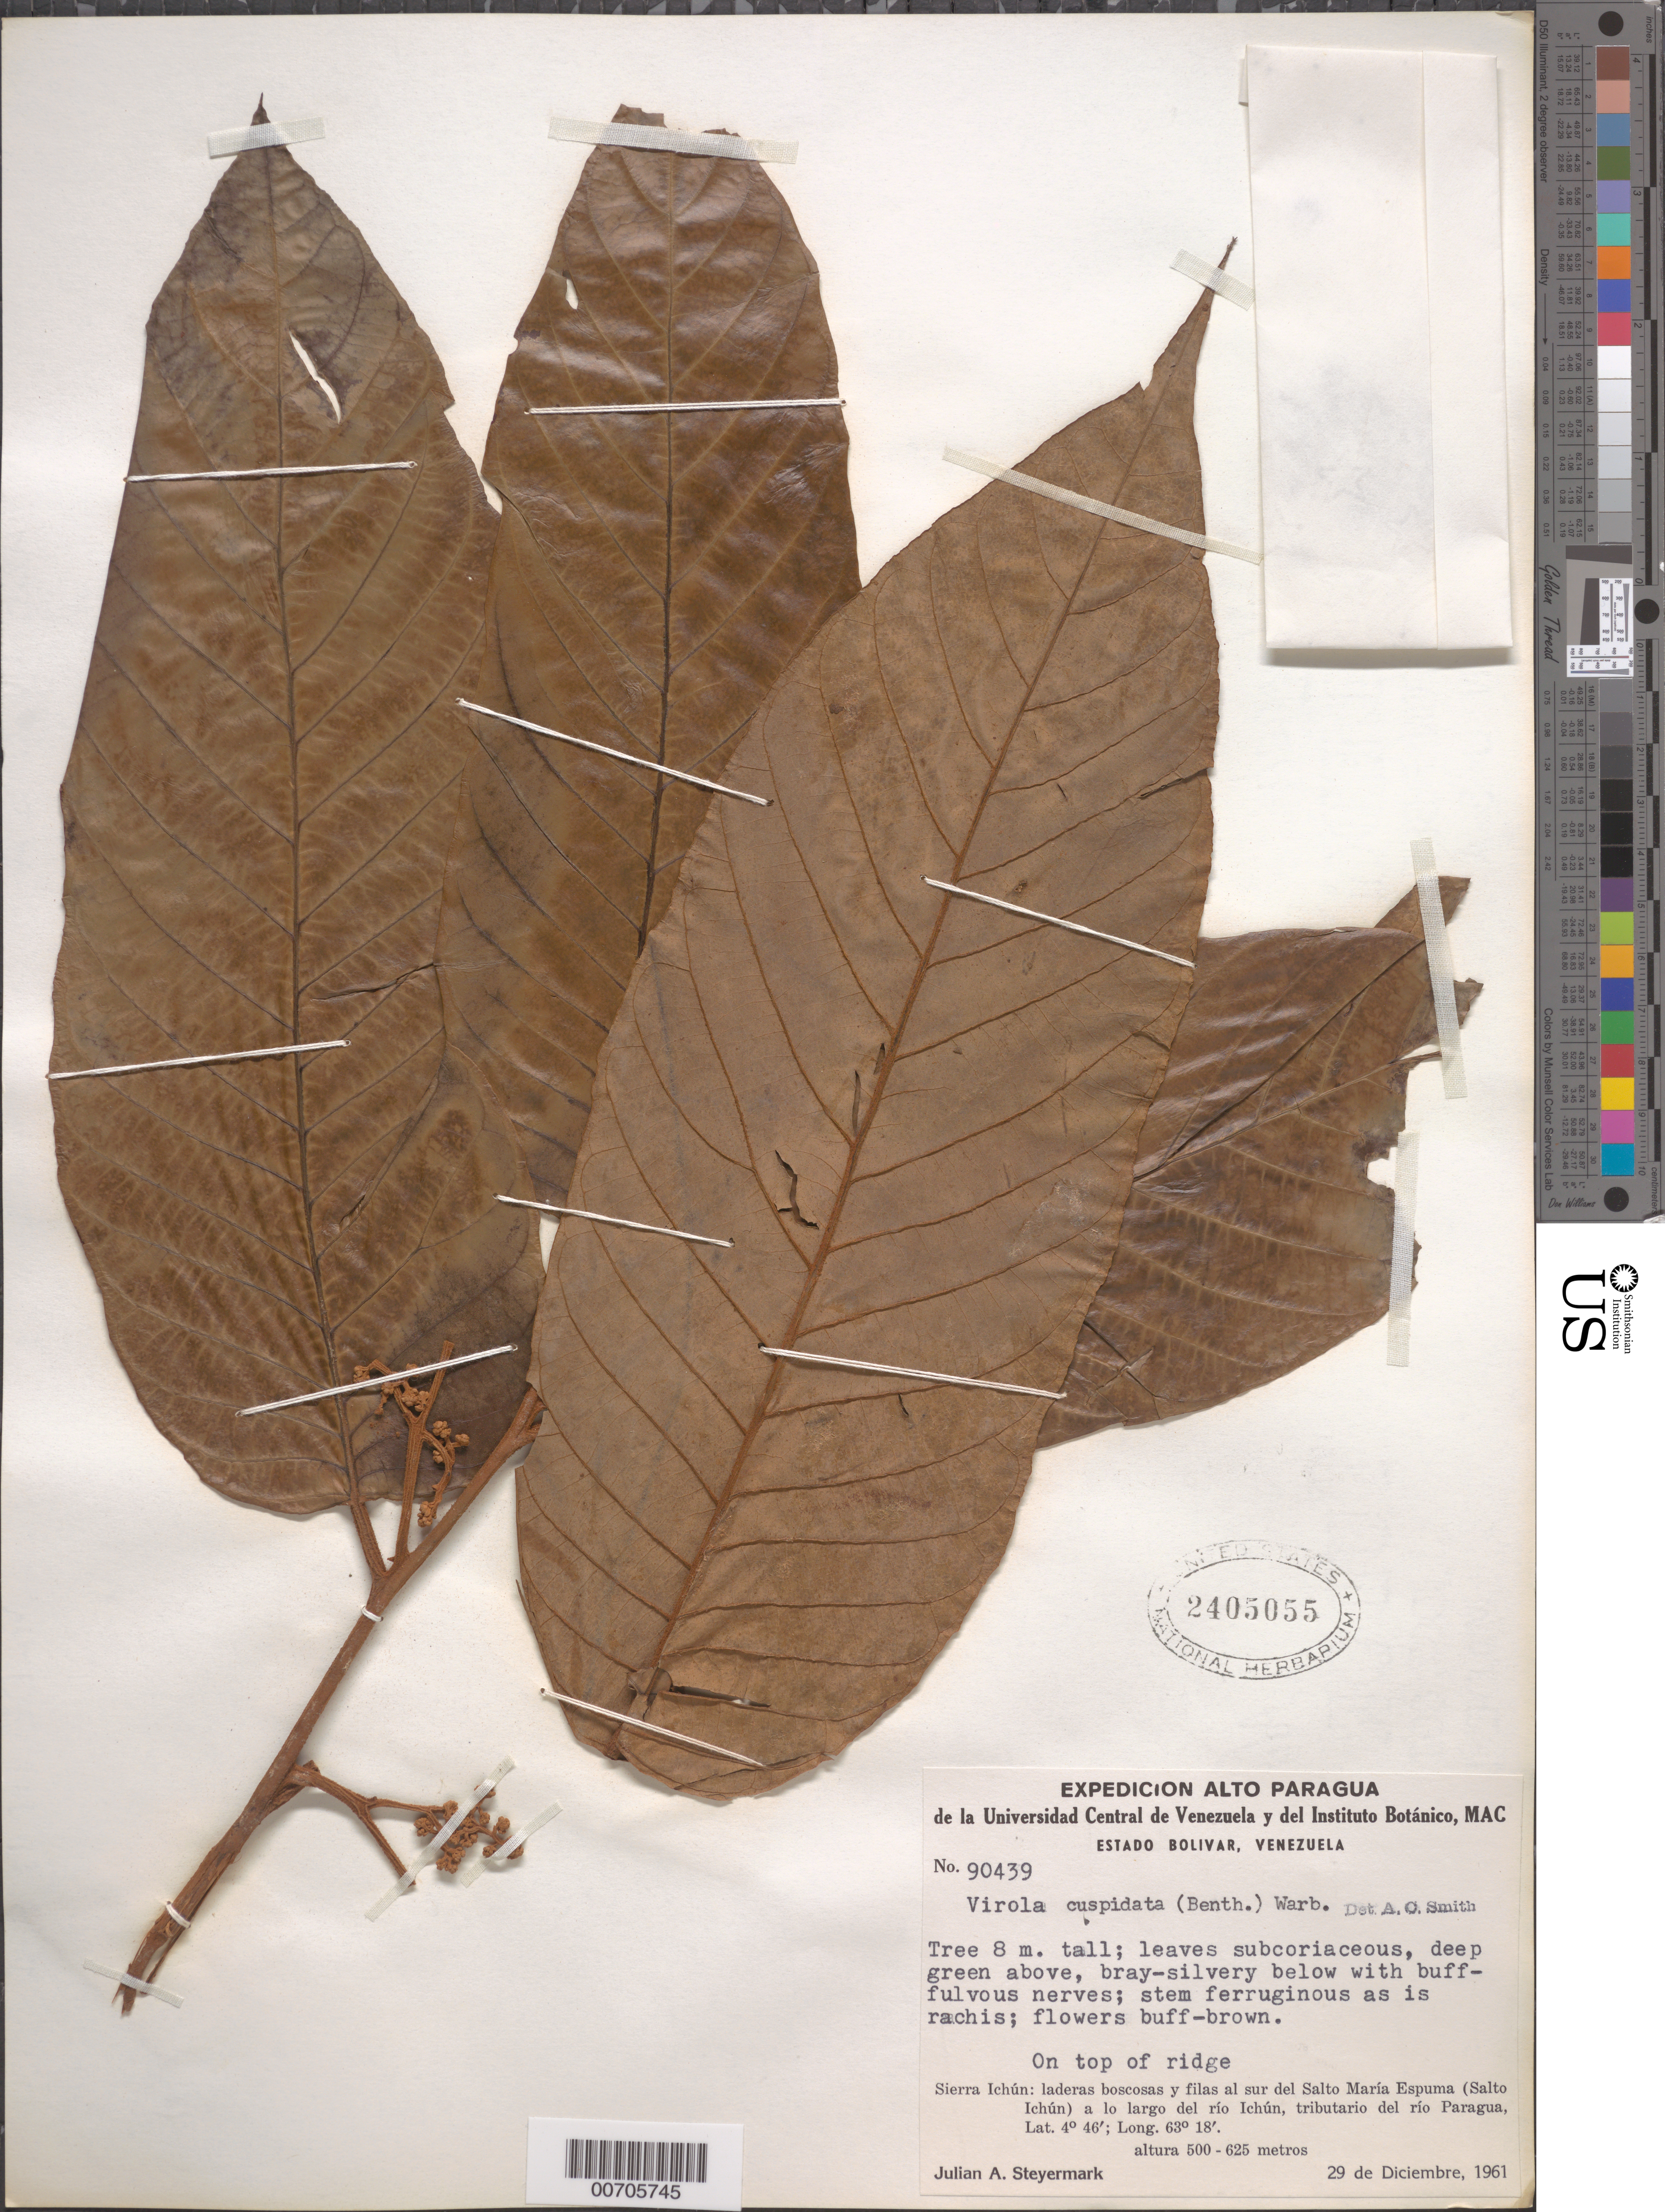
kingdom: Plantae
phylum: Tracheophyta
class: Magnoliopsida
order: Magnoliales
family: Myristicaceae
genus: Virola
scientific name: Virola elongata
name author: (Benth.) Warb.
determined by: Steyermark, Julian A., (VEN)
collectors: J. Steyermark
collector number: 90439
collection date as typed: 29-Dec-61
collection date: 1961-12-29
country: Venezuela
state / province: Bolívar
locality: Sierra Ichún: Salto María Espuma (Salto Ichún) del Río Ichún (tributary of río Paragua)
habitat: Top of ridge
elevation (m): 500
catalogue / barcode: US 2405055